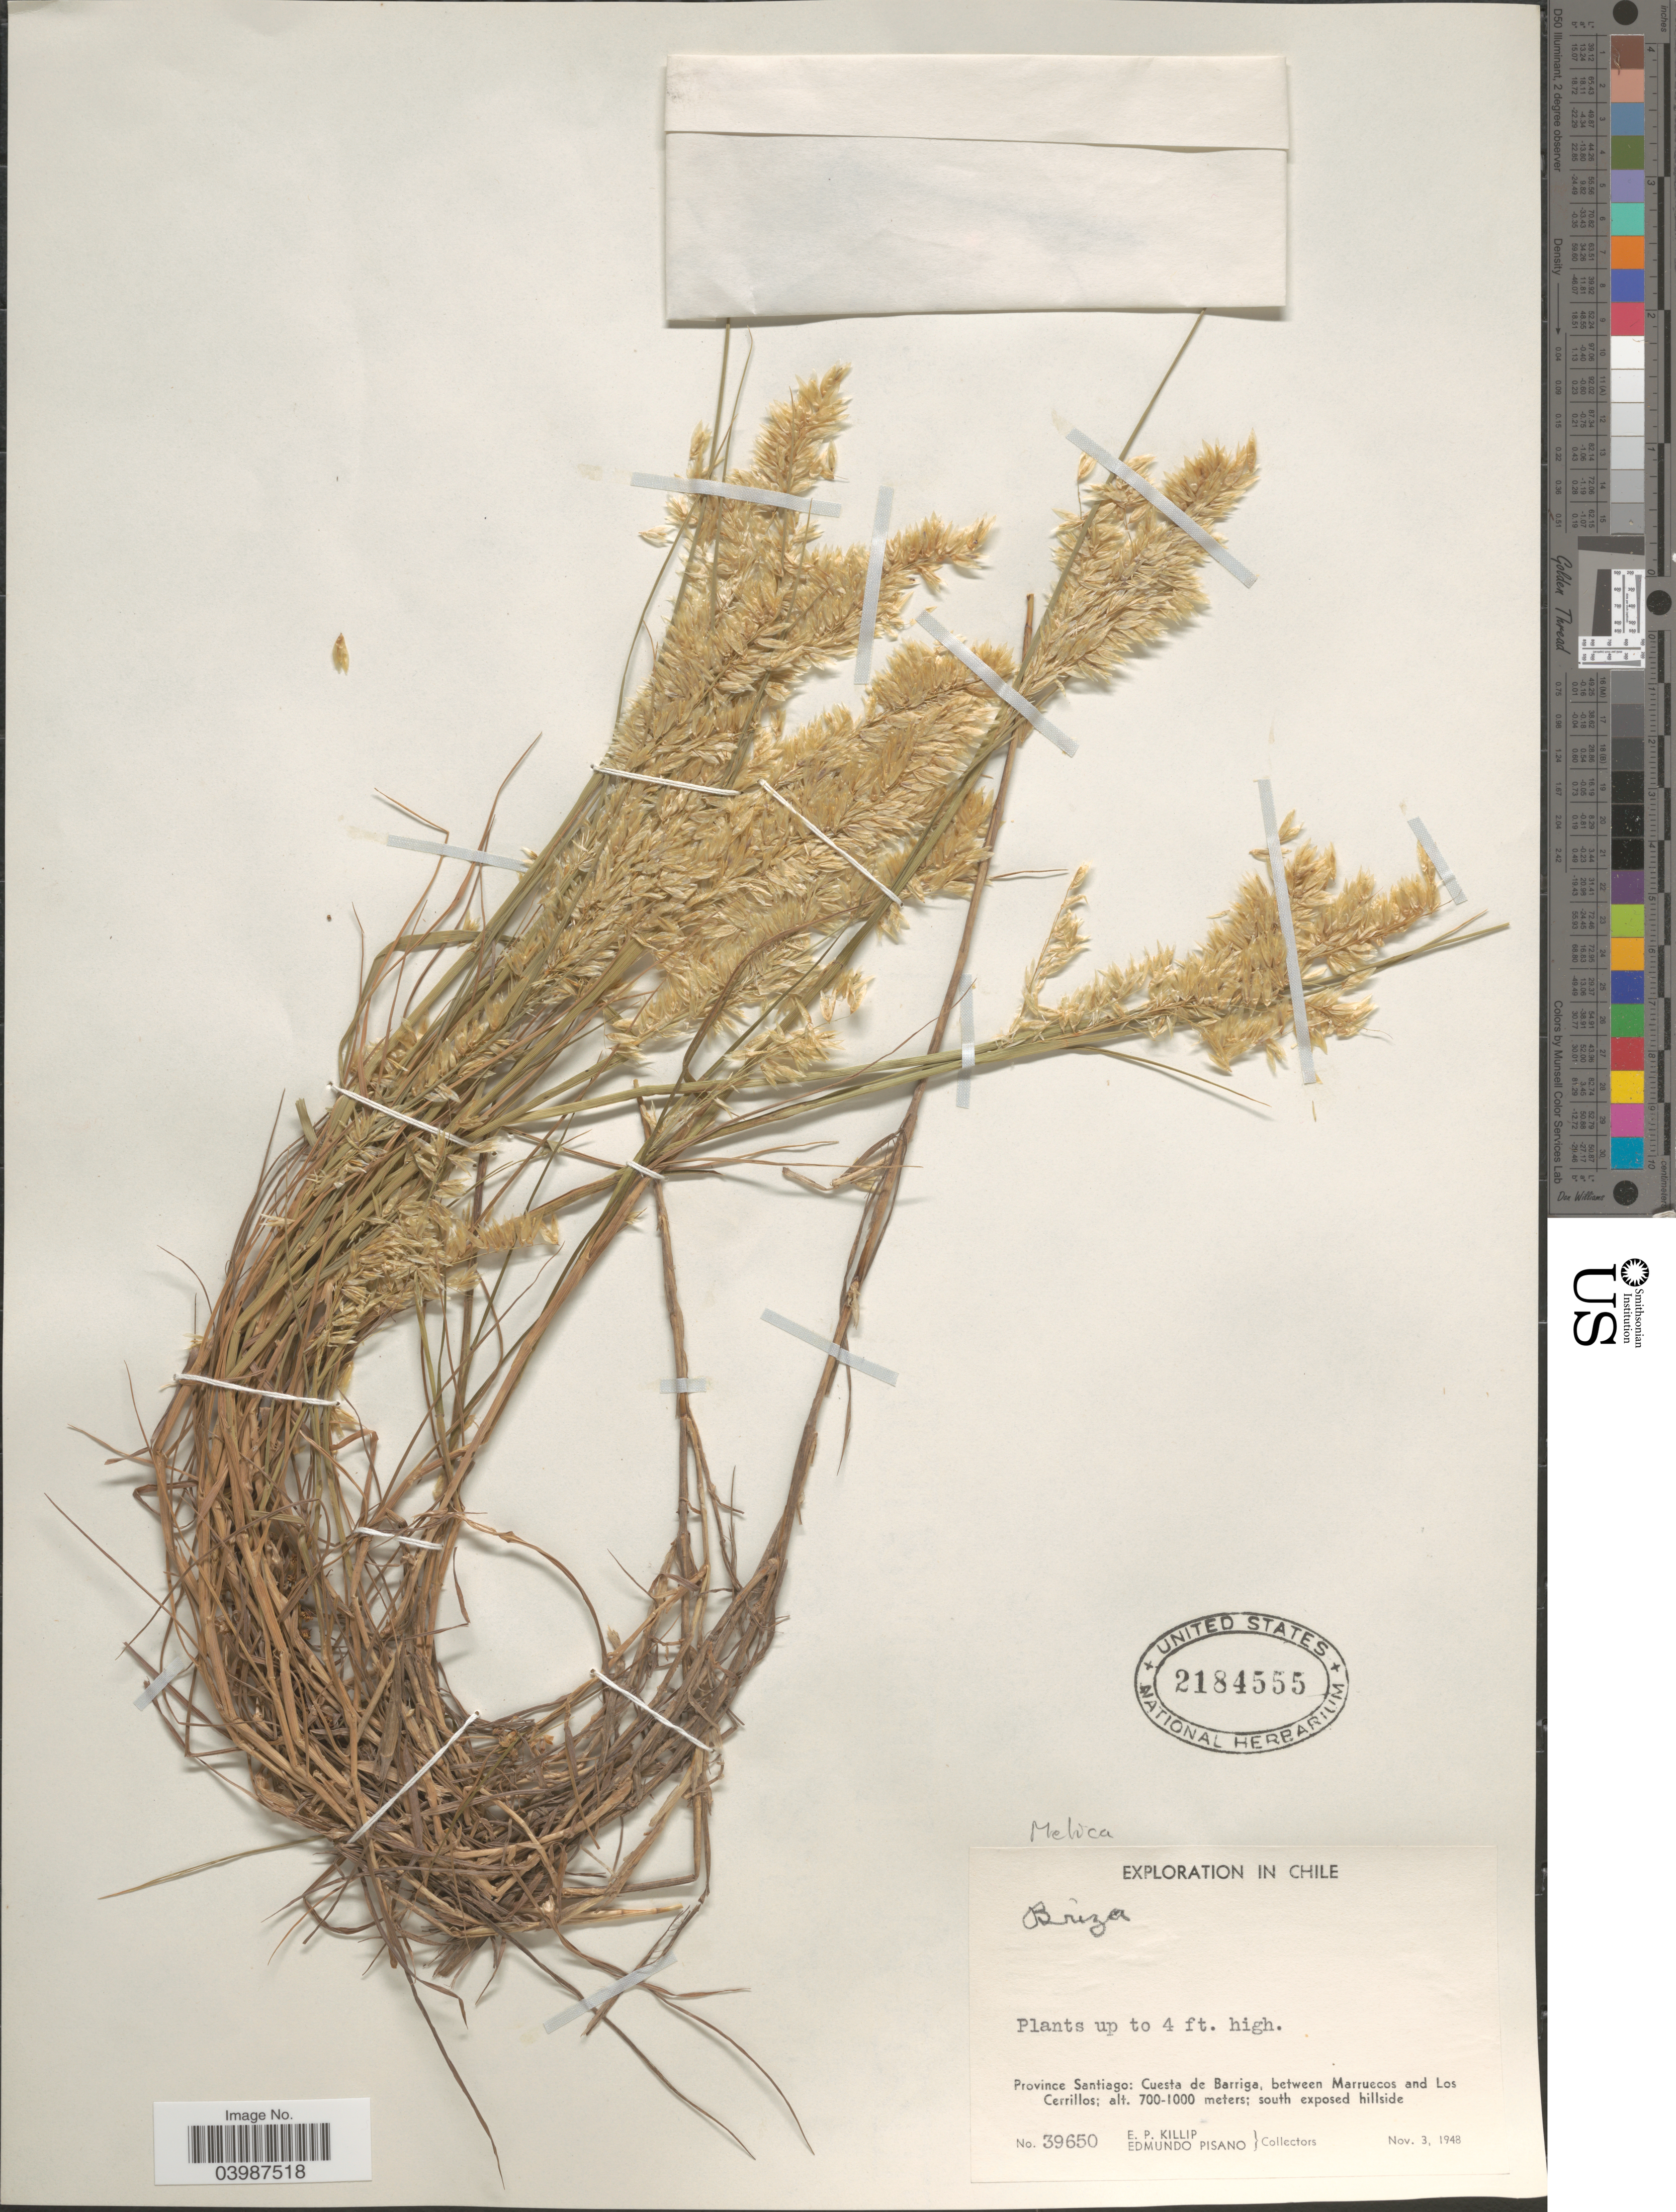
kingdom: Plantae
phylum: Tracheophyta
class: Liliopsida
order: Poales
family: Poaceae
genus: Melica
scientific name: Melica sp.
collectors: E. P. Killip & E. Pisano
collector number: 39650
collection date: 1948-11-03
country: Chile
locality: Province Santiago: Cuesta de Barriga, between Marruecos and Los Cerrillos; south exposed hillside.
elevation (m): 700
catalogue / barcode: US 2184555